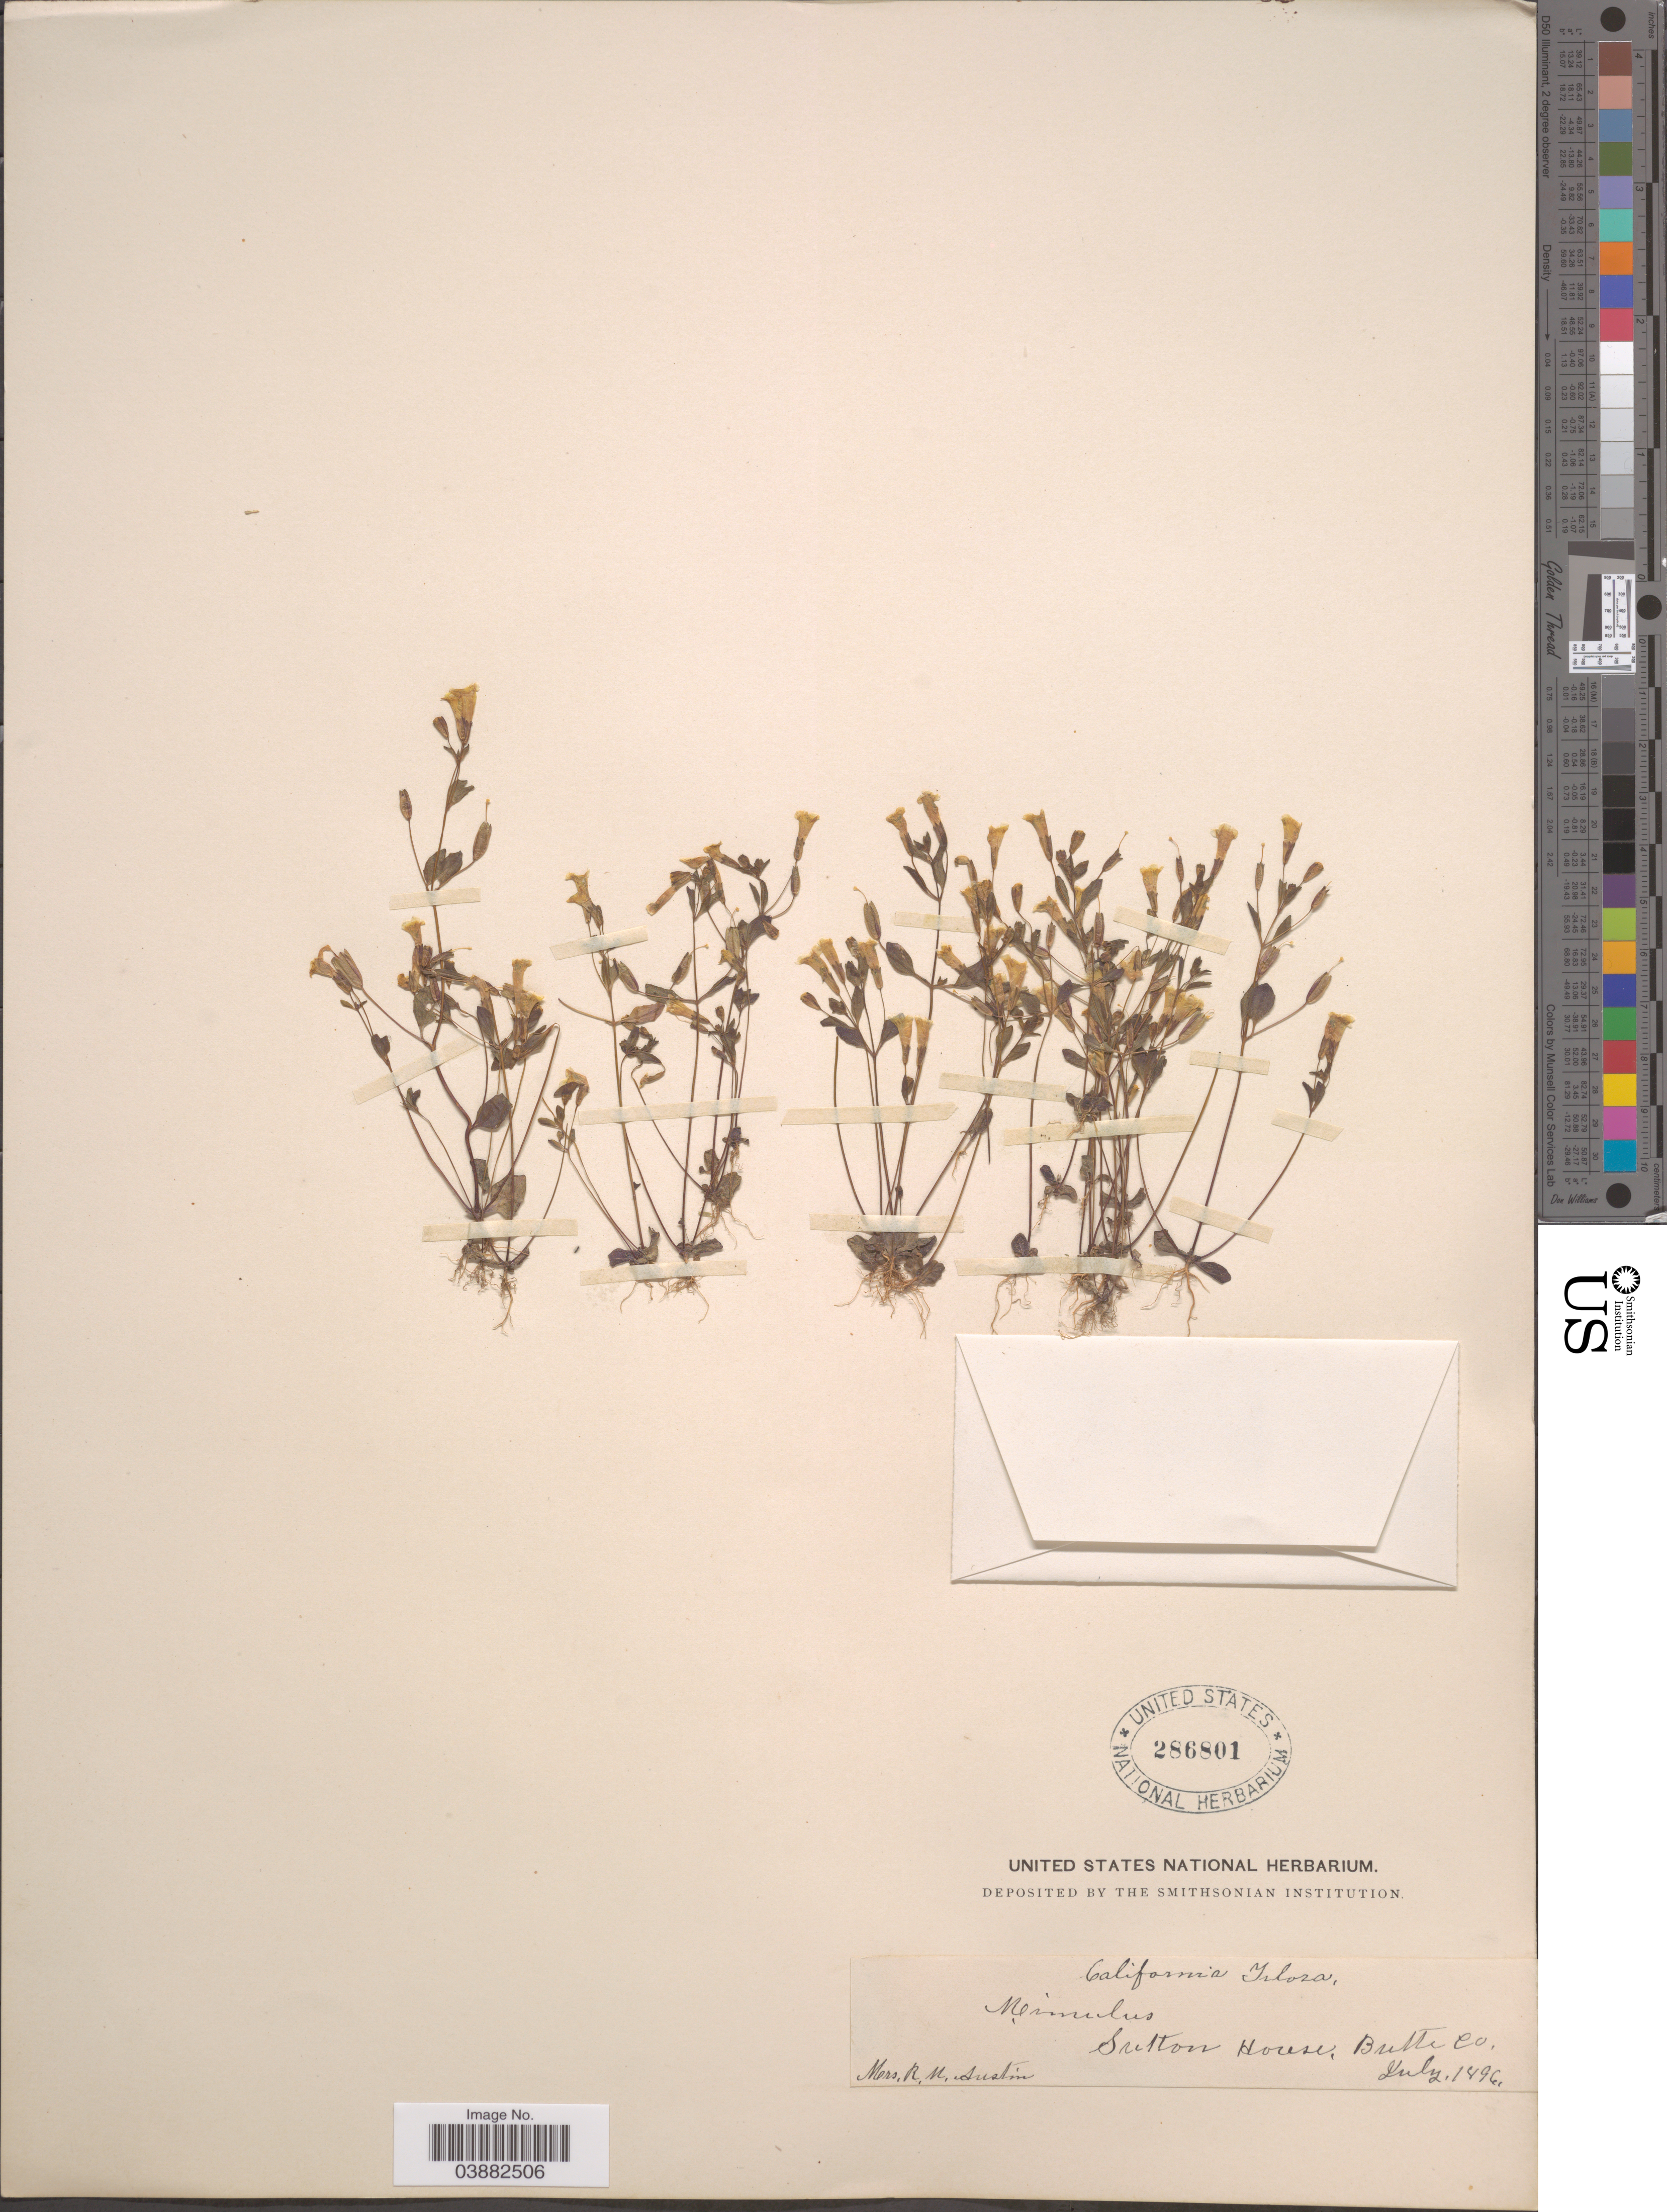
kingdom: Plantae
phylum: Tracheophyta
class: Magnoliopsida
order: Lamiales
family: Phrymaceae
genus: Mimulus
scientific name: Mimulus peduncularis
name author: Douglas ex Benth.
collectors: R. Austin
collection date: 1896-07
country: United States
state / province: California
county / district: Butte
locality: Sutton House, Butte Co.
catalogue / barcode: US 286801